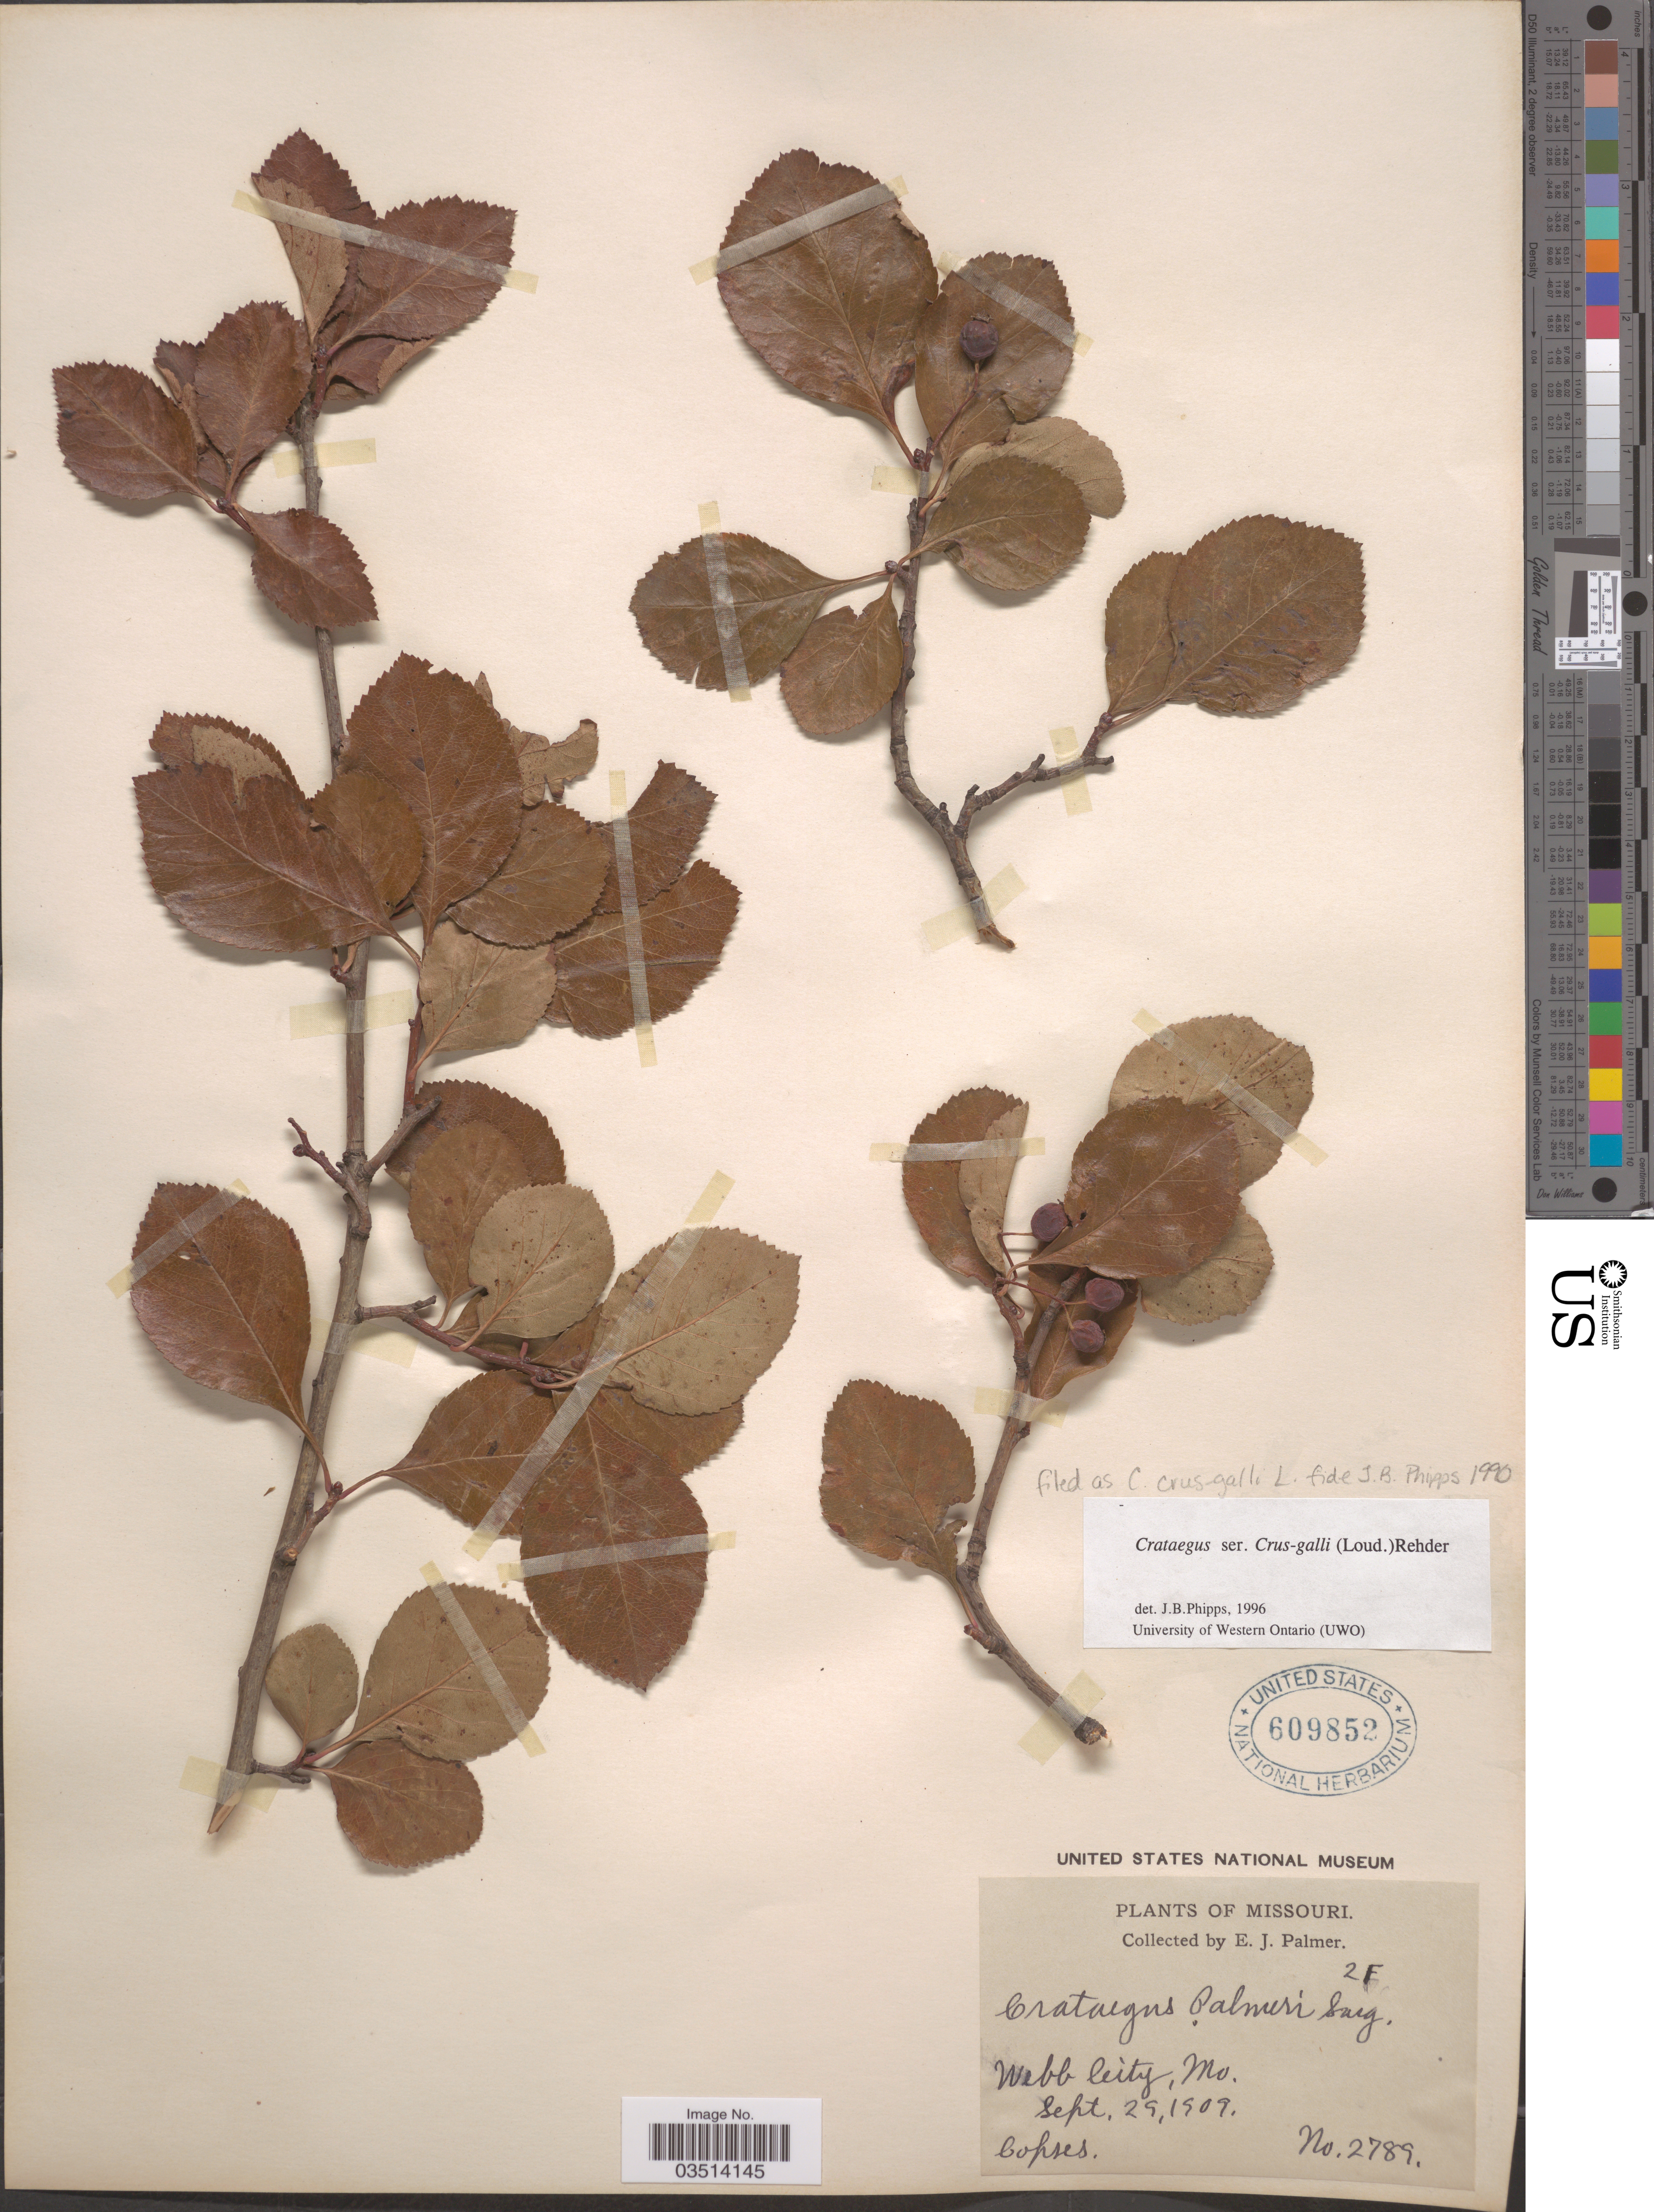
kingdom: Plantae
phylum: Tracheophyta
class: Magnoliopsida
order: Rosales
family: Rosaceae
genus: Crataegus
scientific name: Crataegus crus-galli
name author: L.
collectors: E. J. Palmer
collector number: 2789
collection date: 1909-09-29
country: United States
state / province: Missouri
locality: Webb City.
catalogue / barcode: US 609852